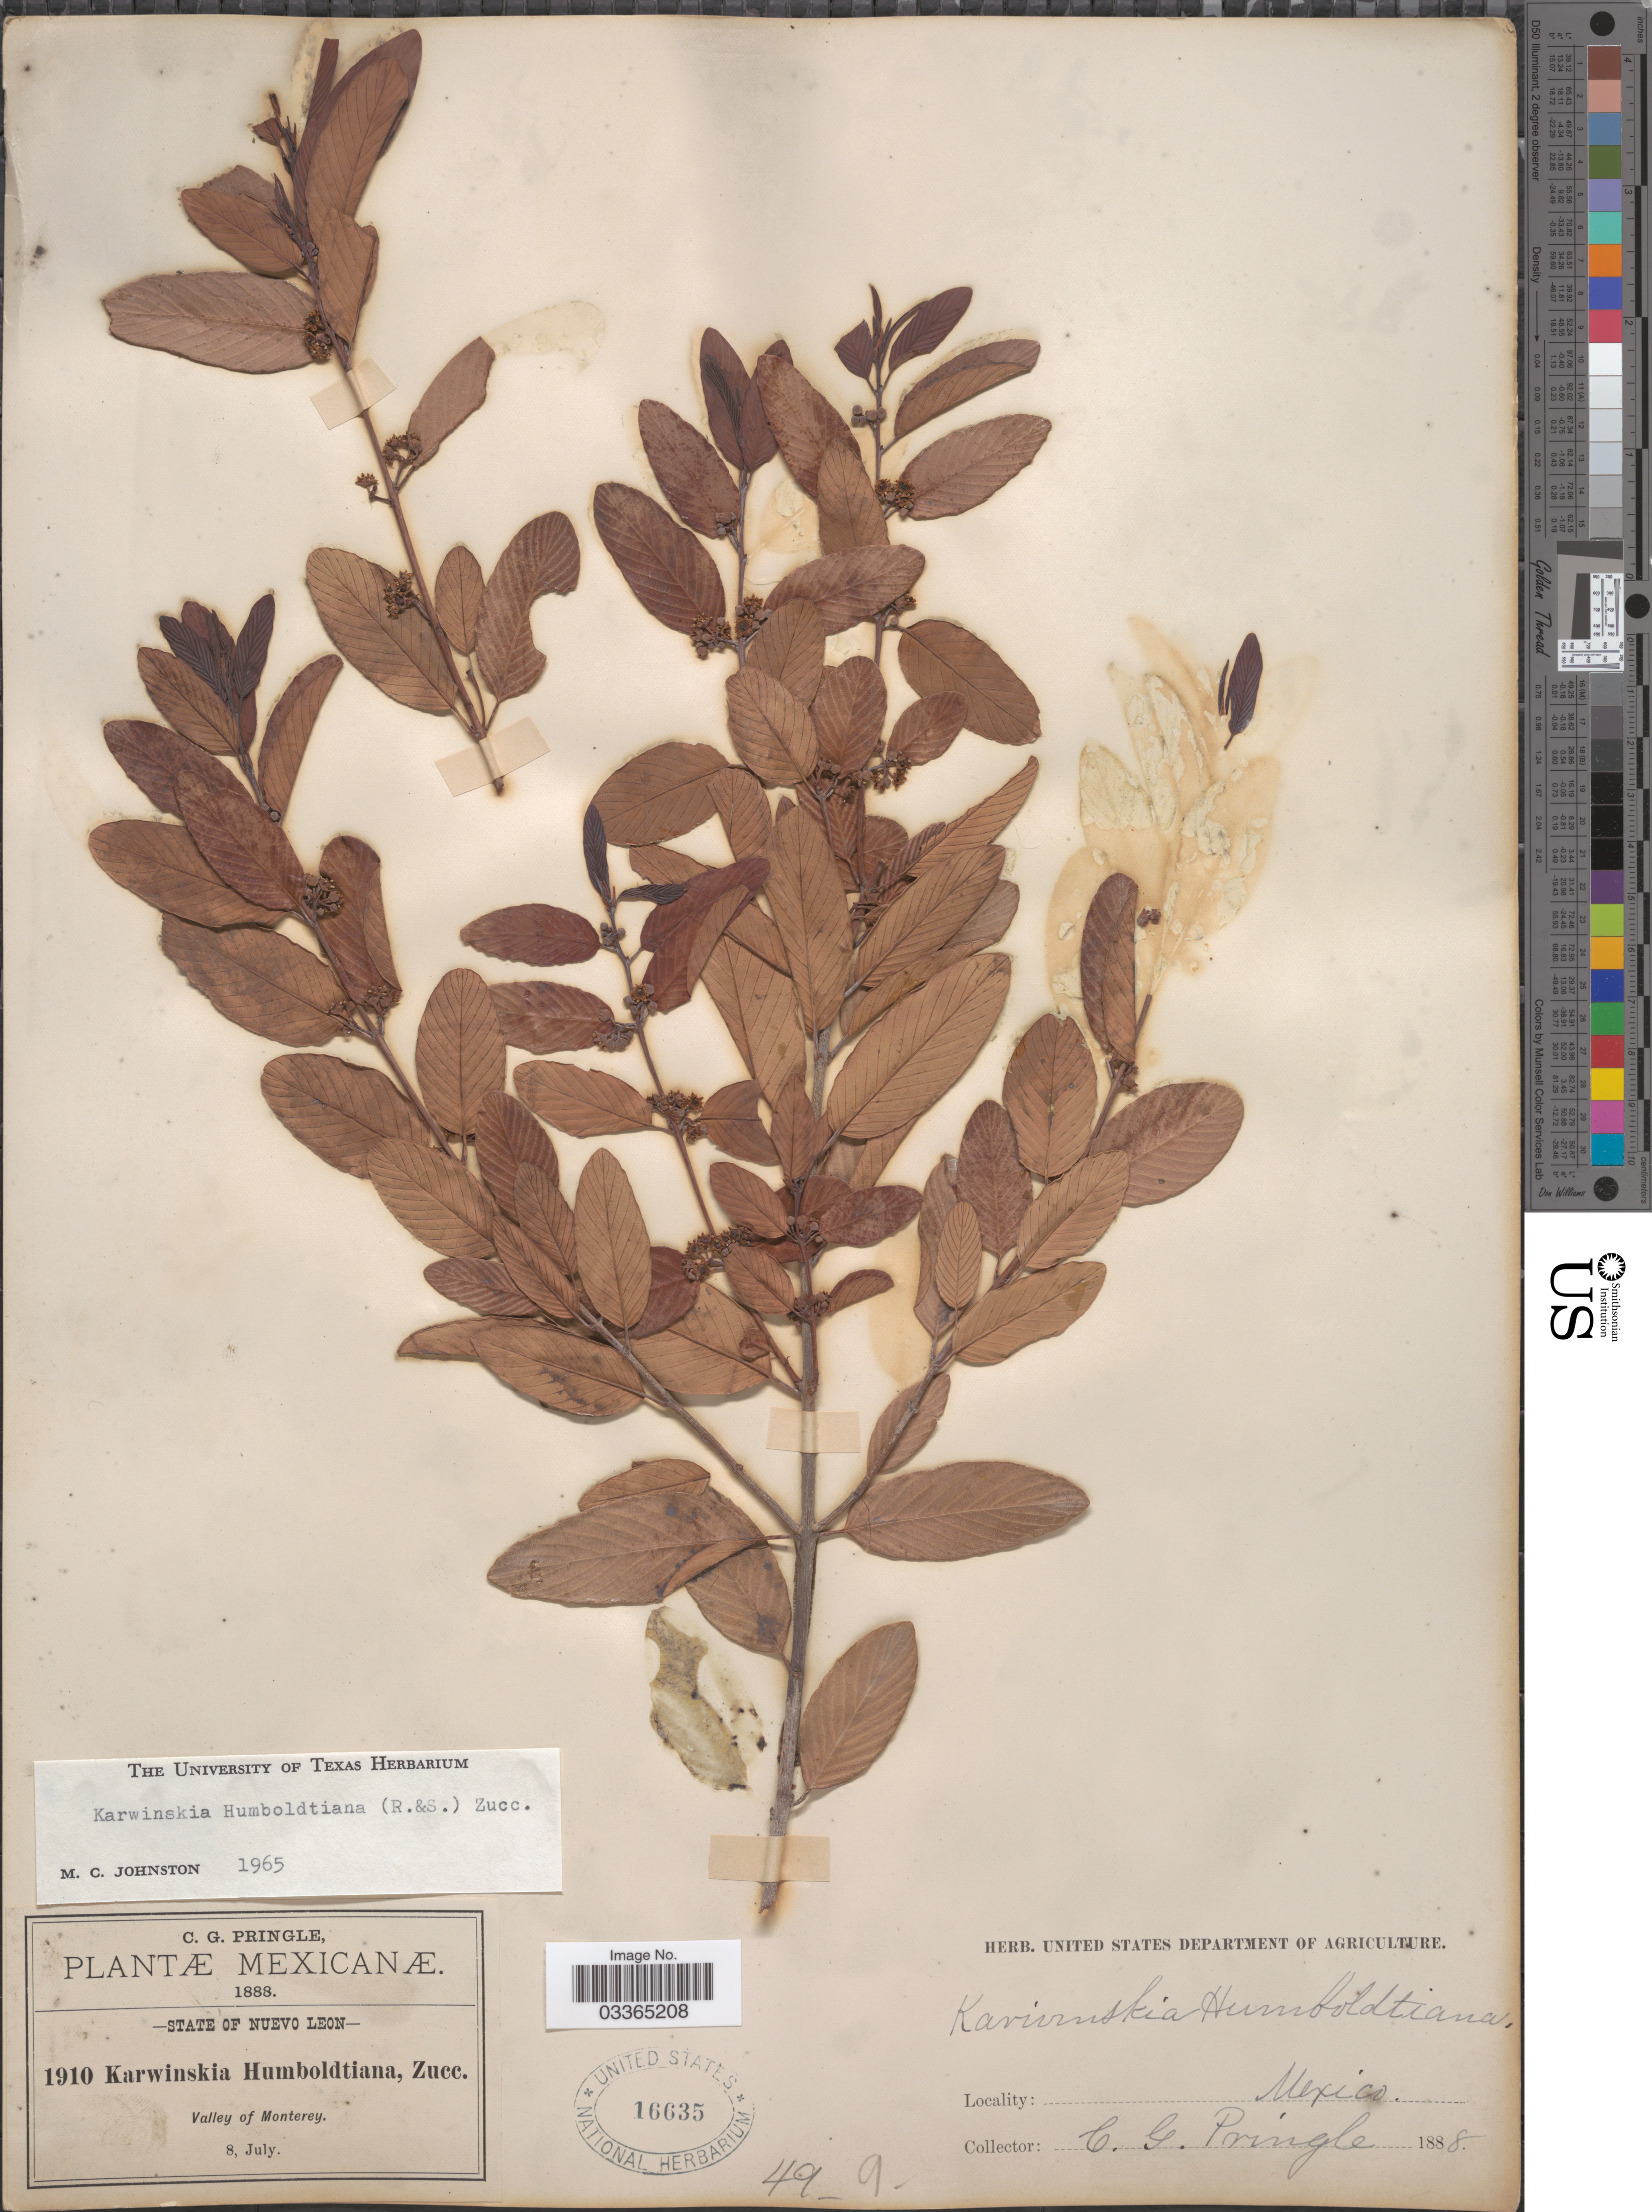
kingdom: Plantae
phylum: Tracheophyta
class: Magnoliopsida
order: Rosales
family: Rhamnaceae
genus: Karwinskia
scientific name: Karwinskia humboldtiana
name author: (Schult.) Zucc.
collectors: C. G. Pringle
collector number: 1910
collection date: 1888-07-08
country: Mexico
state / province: Nuevo León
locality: Valley of Monterey.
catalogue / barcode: US 16635